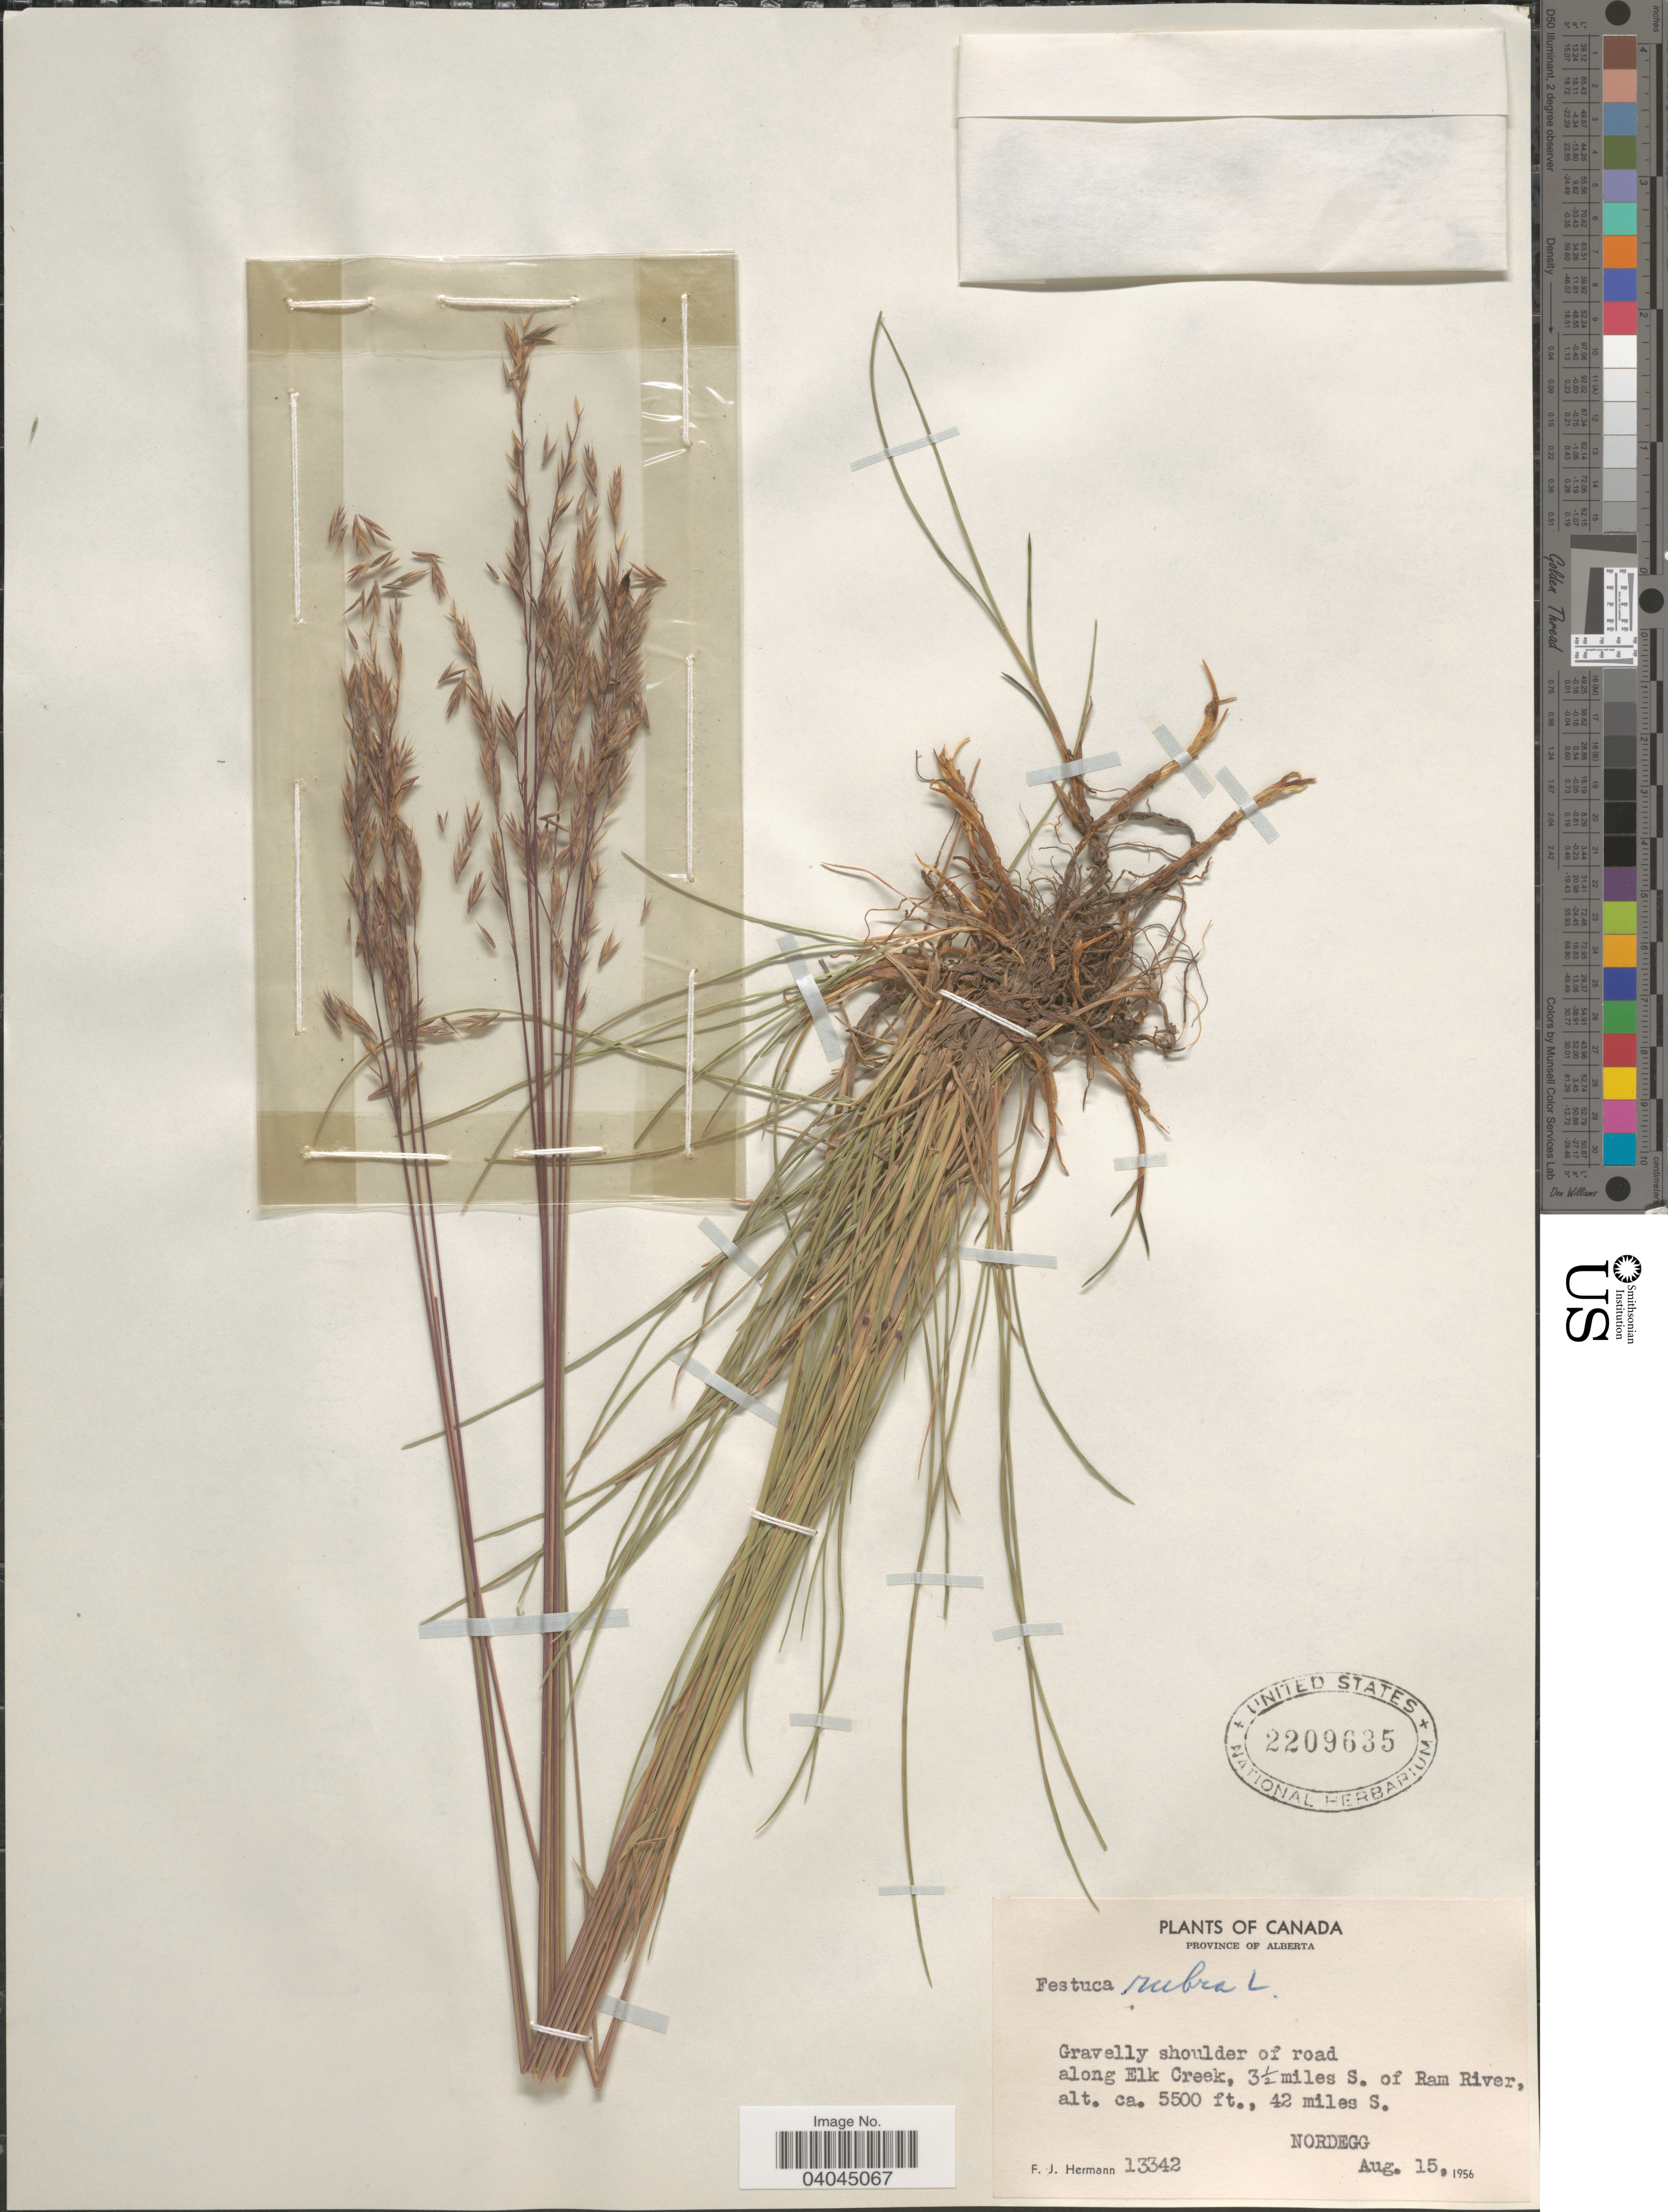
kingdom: Plantae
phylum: Tracheophyta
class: Liliopsida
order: Poales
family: Poaceae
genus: Festuca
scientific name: Festuca rubra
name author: L.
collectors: F. J. Hermann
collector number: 13342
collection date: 1956-08-15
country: Canada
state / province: Alberta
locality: Shoulder of road along Elk Creek, 3½ miles S. of Ram River, 42 miles S. Nordegg.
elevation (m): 1676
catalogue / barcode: US 2209635